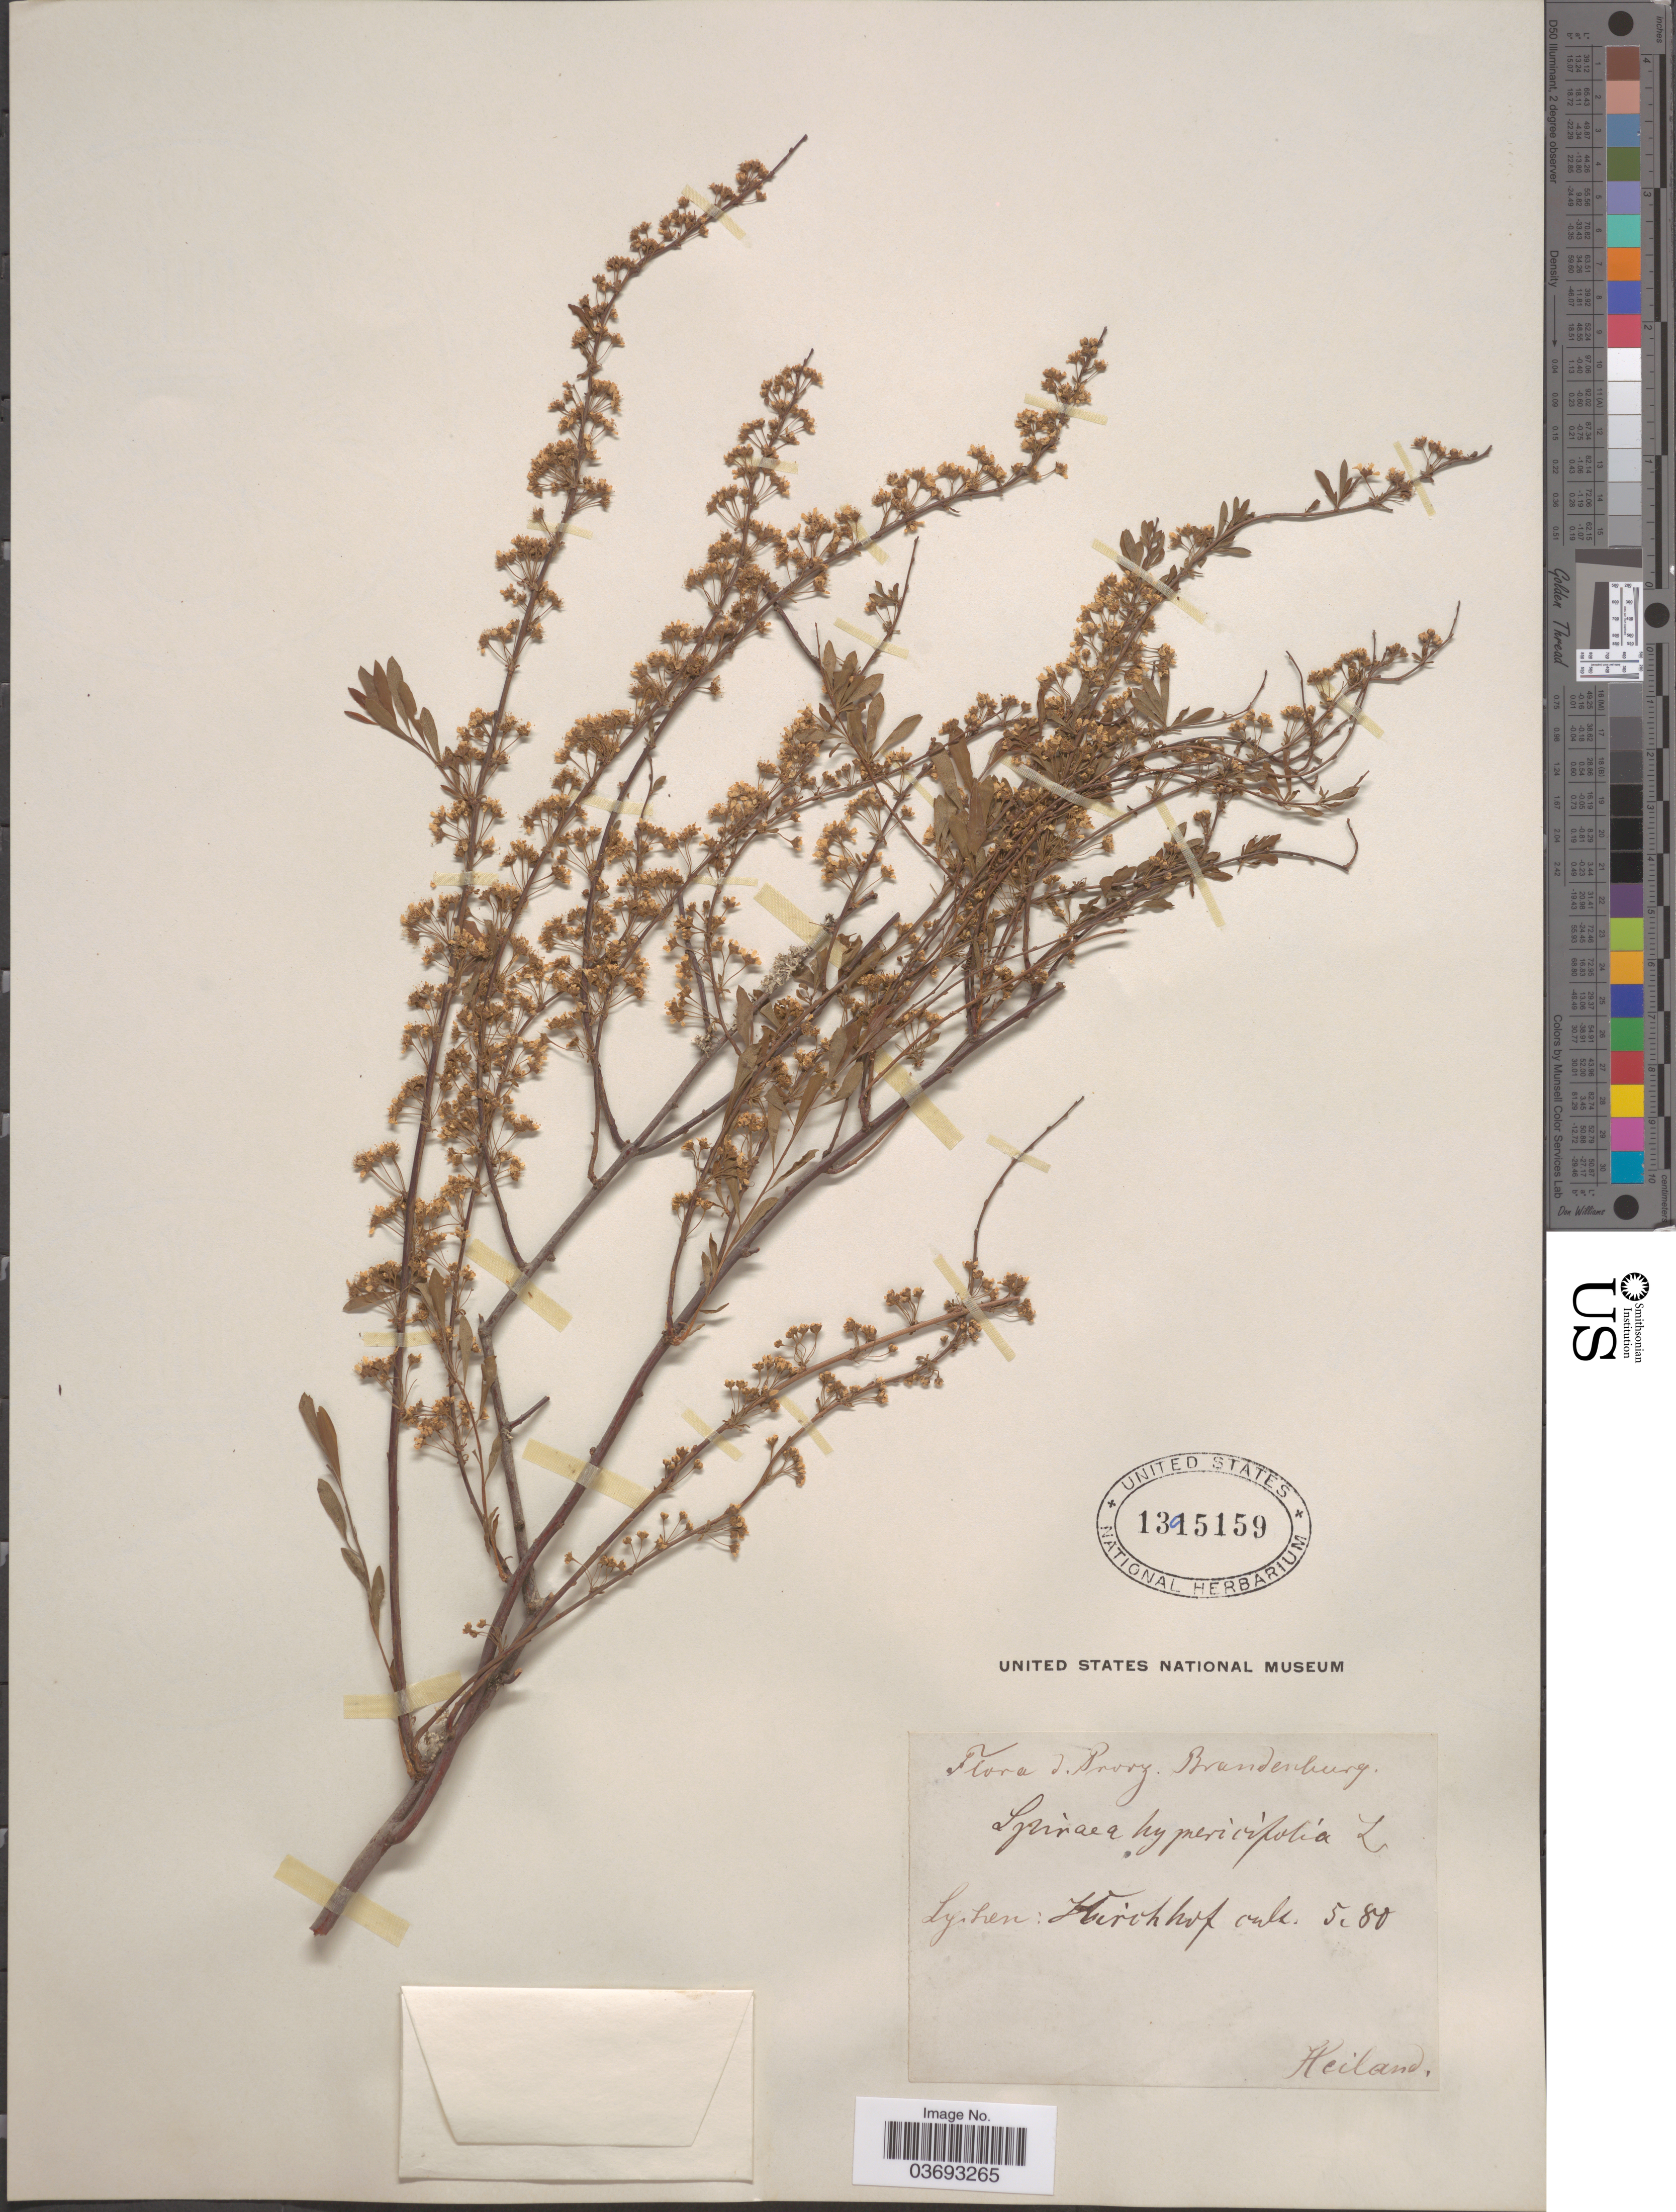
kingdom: Plantae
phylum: Tracheophyta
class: Magnoliopsida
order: Rosales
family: Rosaceae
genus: Spiraea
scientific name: Spiraea hypericifolia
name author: L.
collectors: -. Heiland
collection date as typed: Transcribed d/m/y: /5/80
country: Germany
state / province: Brandenburg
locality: Prory [interpreted] [unsure placement]. Lyzen: Hirchhof cult. [interpreted]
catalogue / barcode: US 1395159